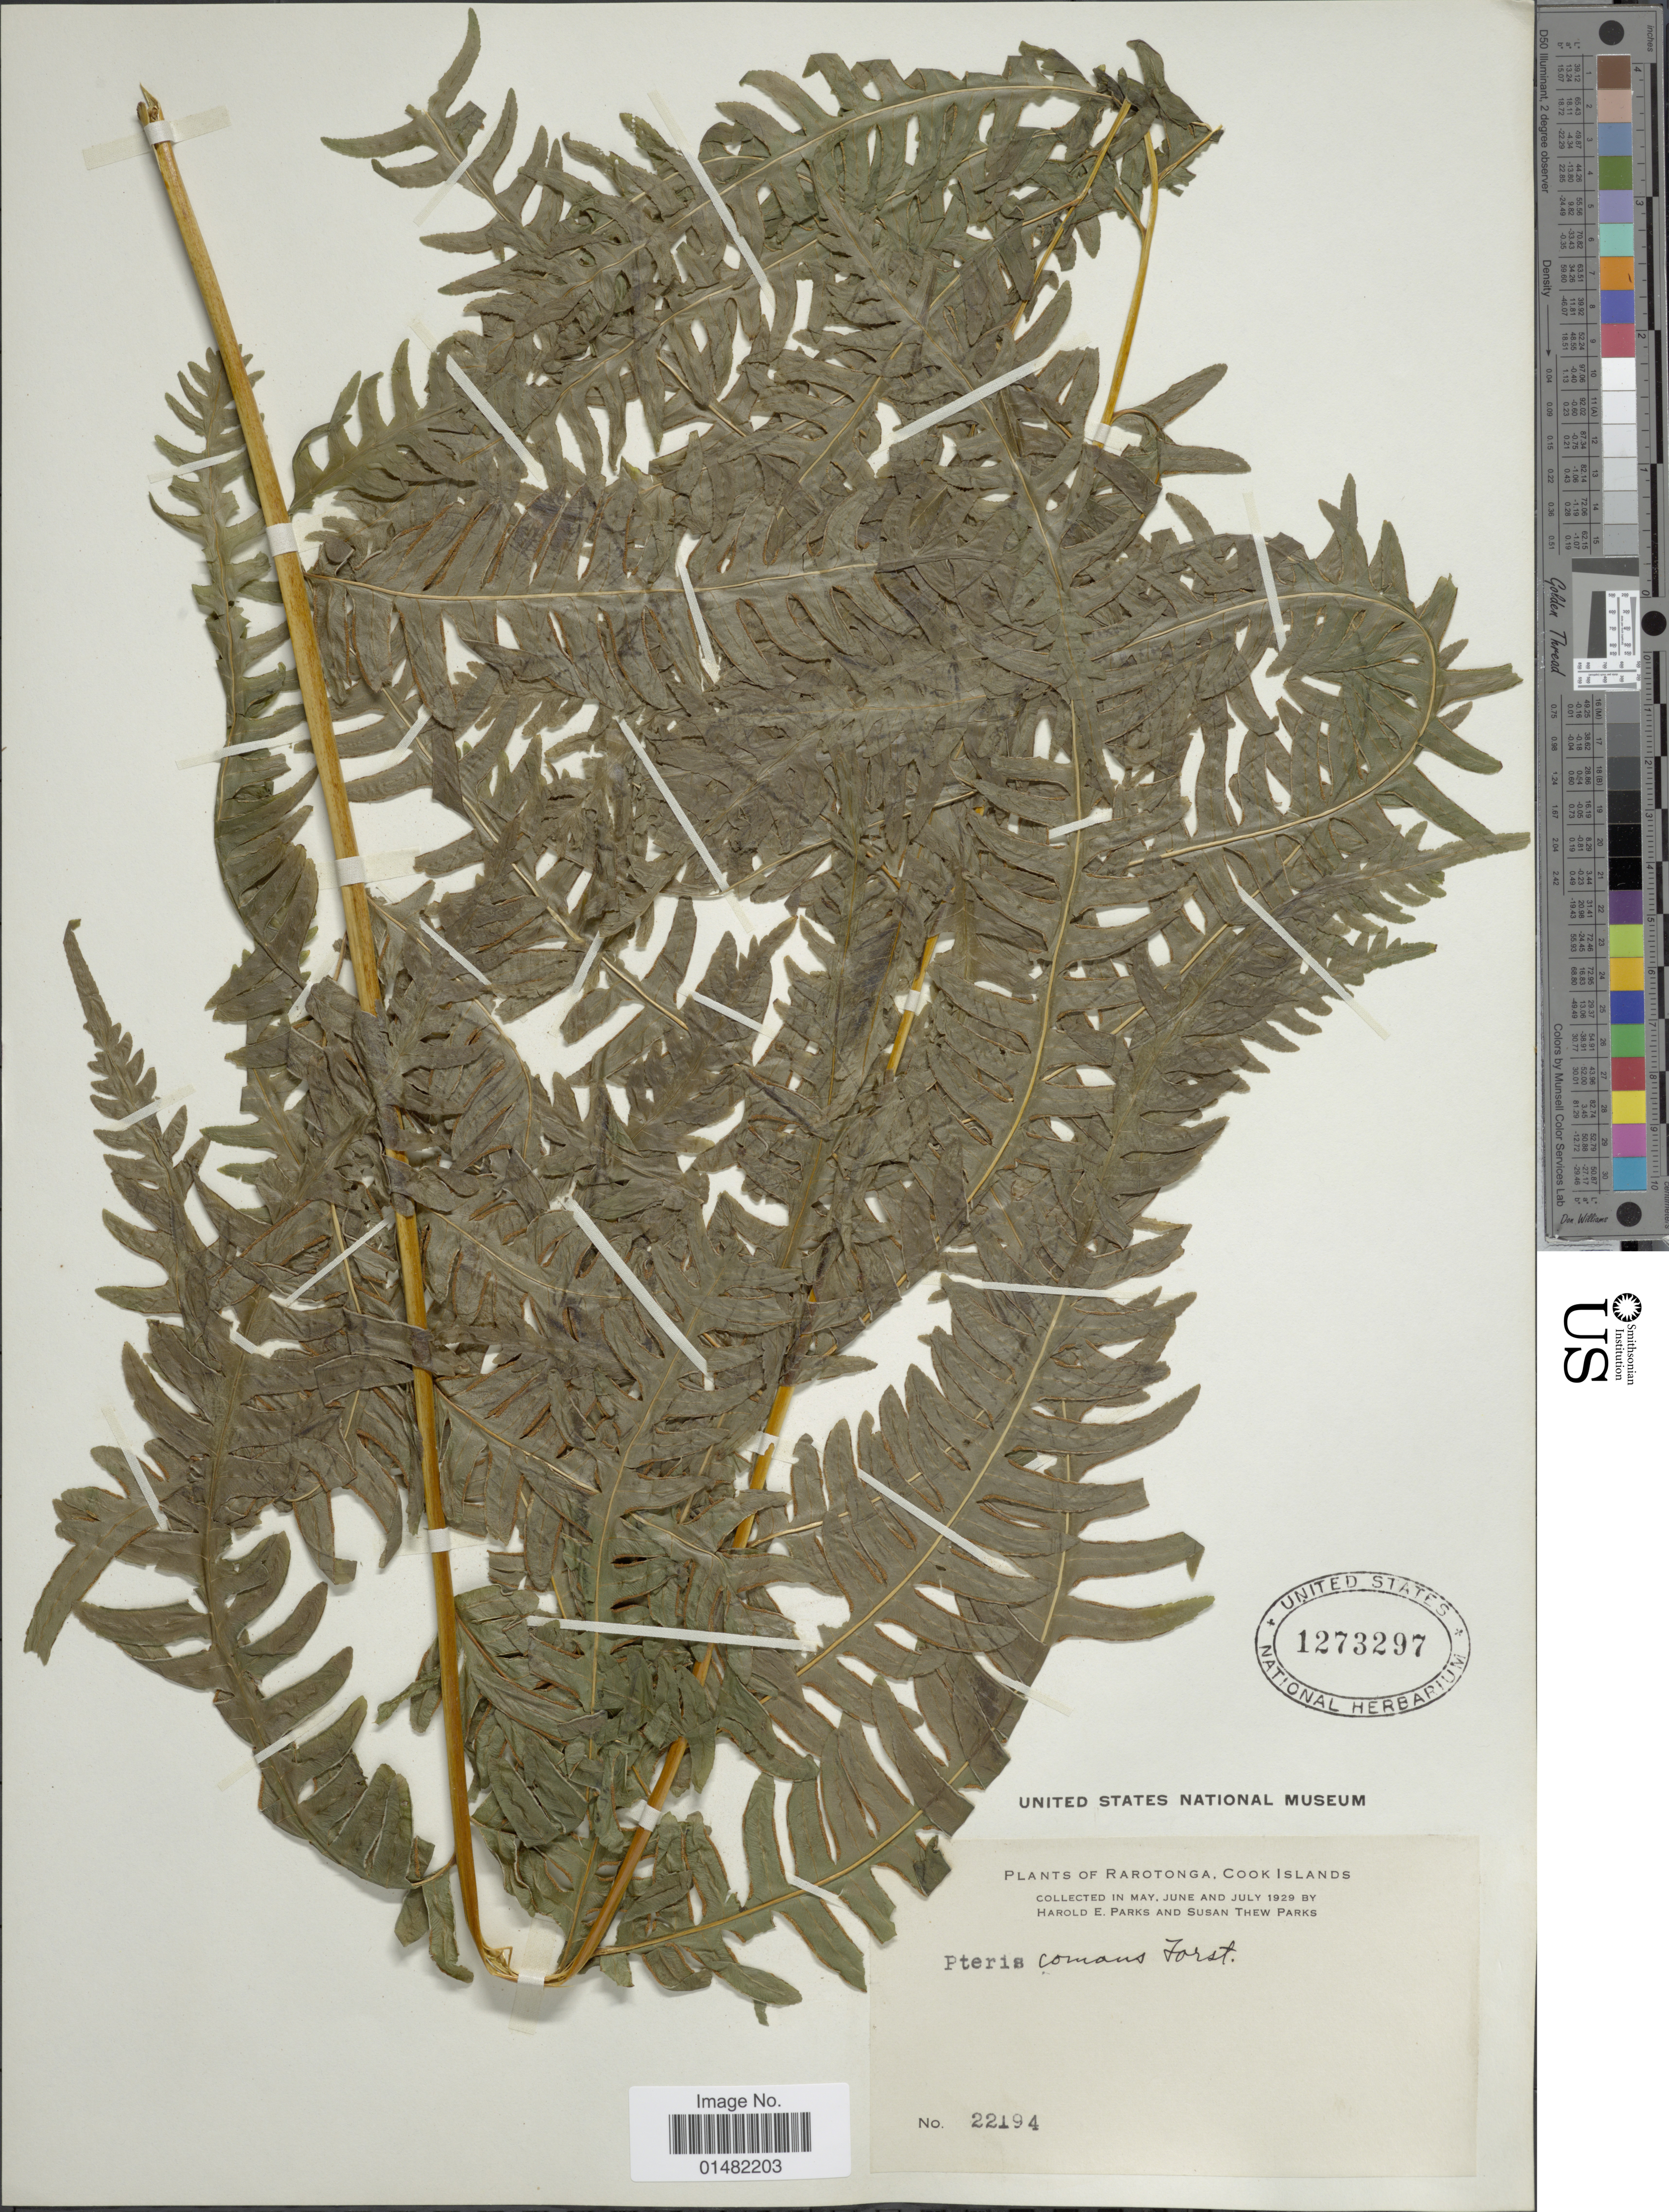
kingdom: Plantae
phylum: Tracheophyta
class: Polypodiopsida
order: Polypodiales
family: Pteridaceae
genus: Pteris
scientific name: Pteris tripartita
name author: Sw.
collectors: H. E. Parks & S. Parks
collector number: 22194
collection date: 1929-05/1929-07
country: Cook Islands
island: Rarotonga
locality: Rarotonga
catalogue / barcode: US 1273297